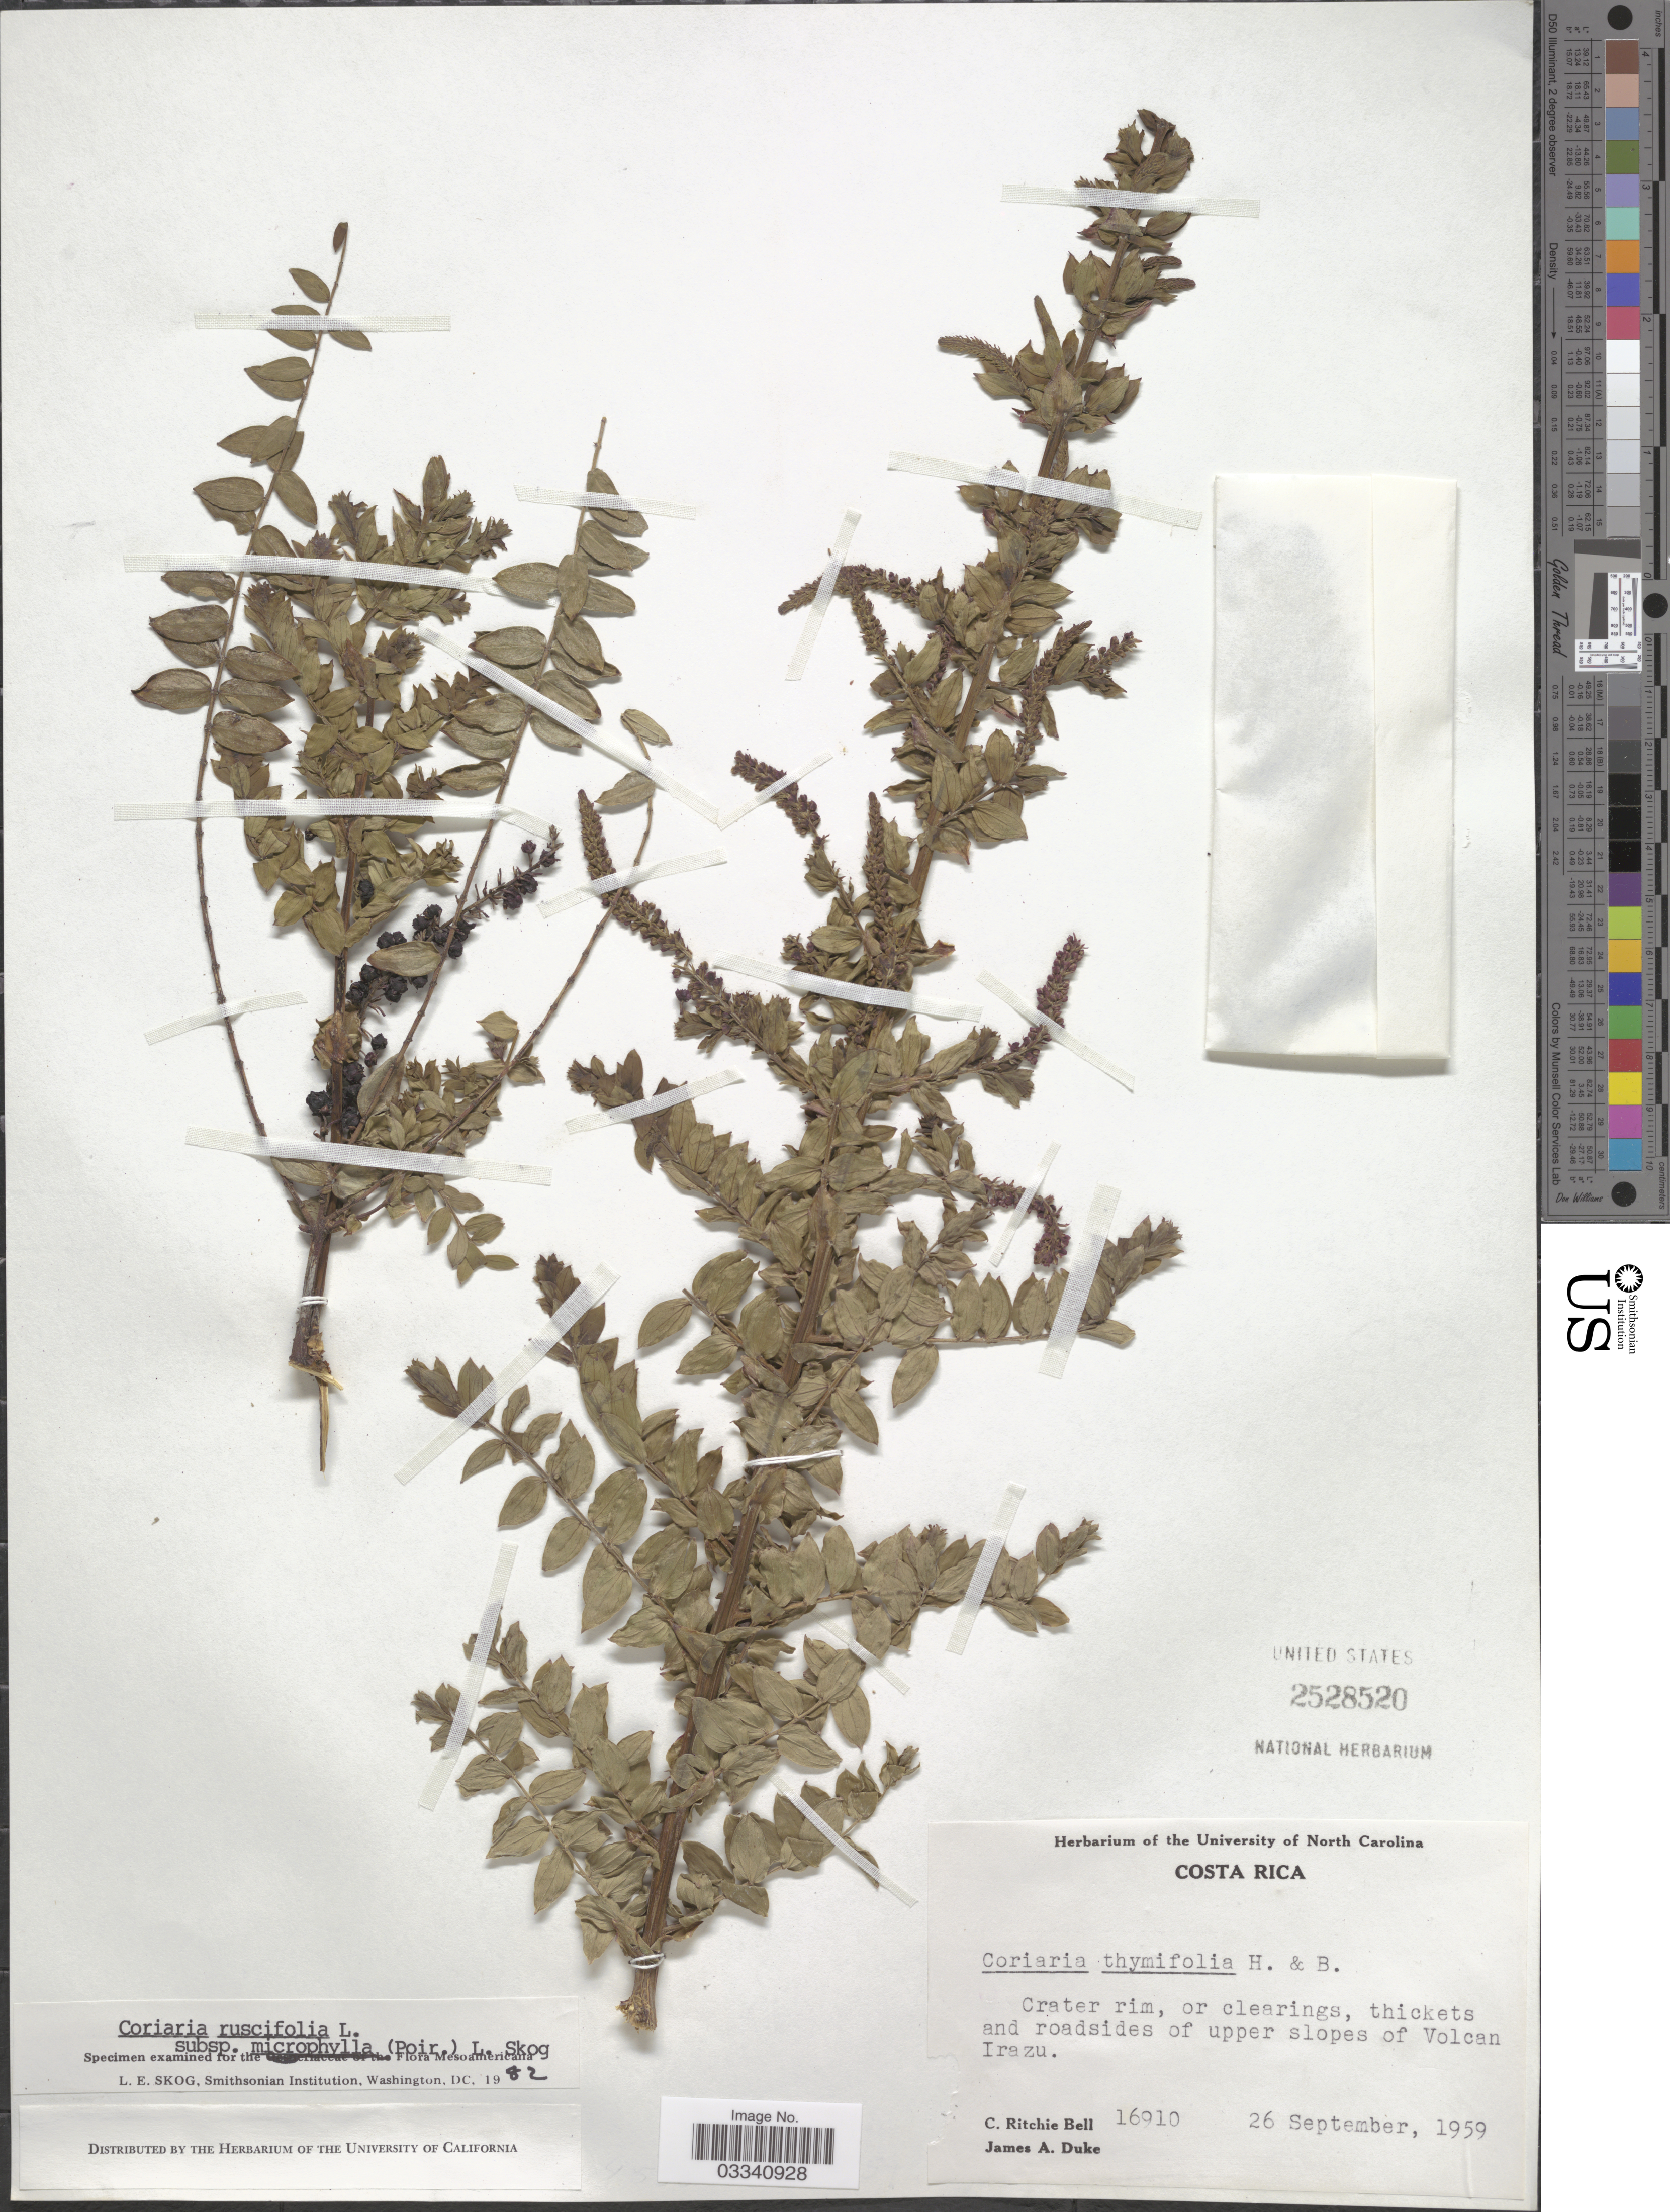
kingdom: Plantae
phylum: Tracheophyta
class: Magnoliopsida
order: Cucurbitales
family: Coriariaceae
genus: Coriaria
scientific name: Coriaria ruscifolia subsp. microphylla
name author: (Poir.) L.E. Skog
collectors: C. R. Bell & J. A. Duke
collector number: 16910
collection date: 1959-09-26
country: Costa Rica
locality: Crater rim, or clearings, thickets and roadsides of upper slopes of Volcan Irazu.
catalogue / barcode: US 2528520